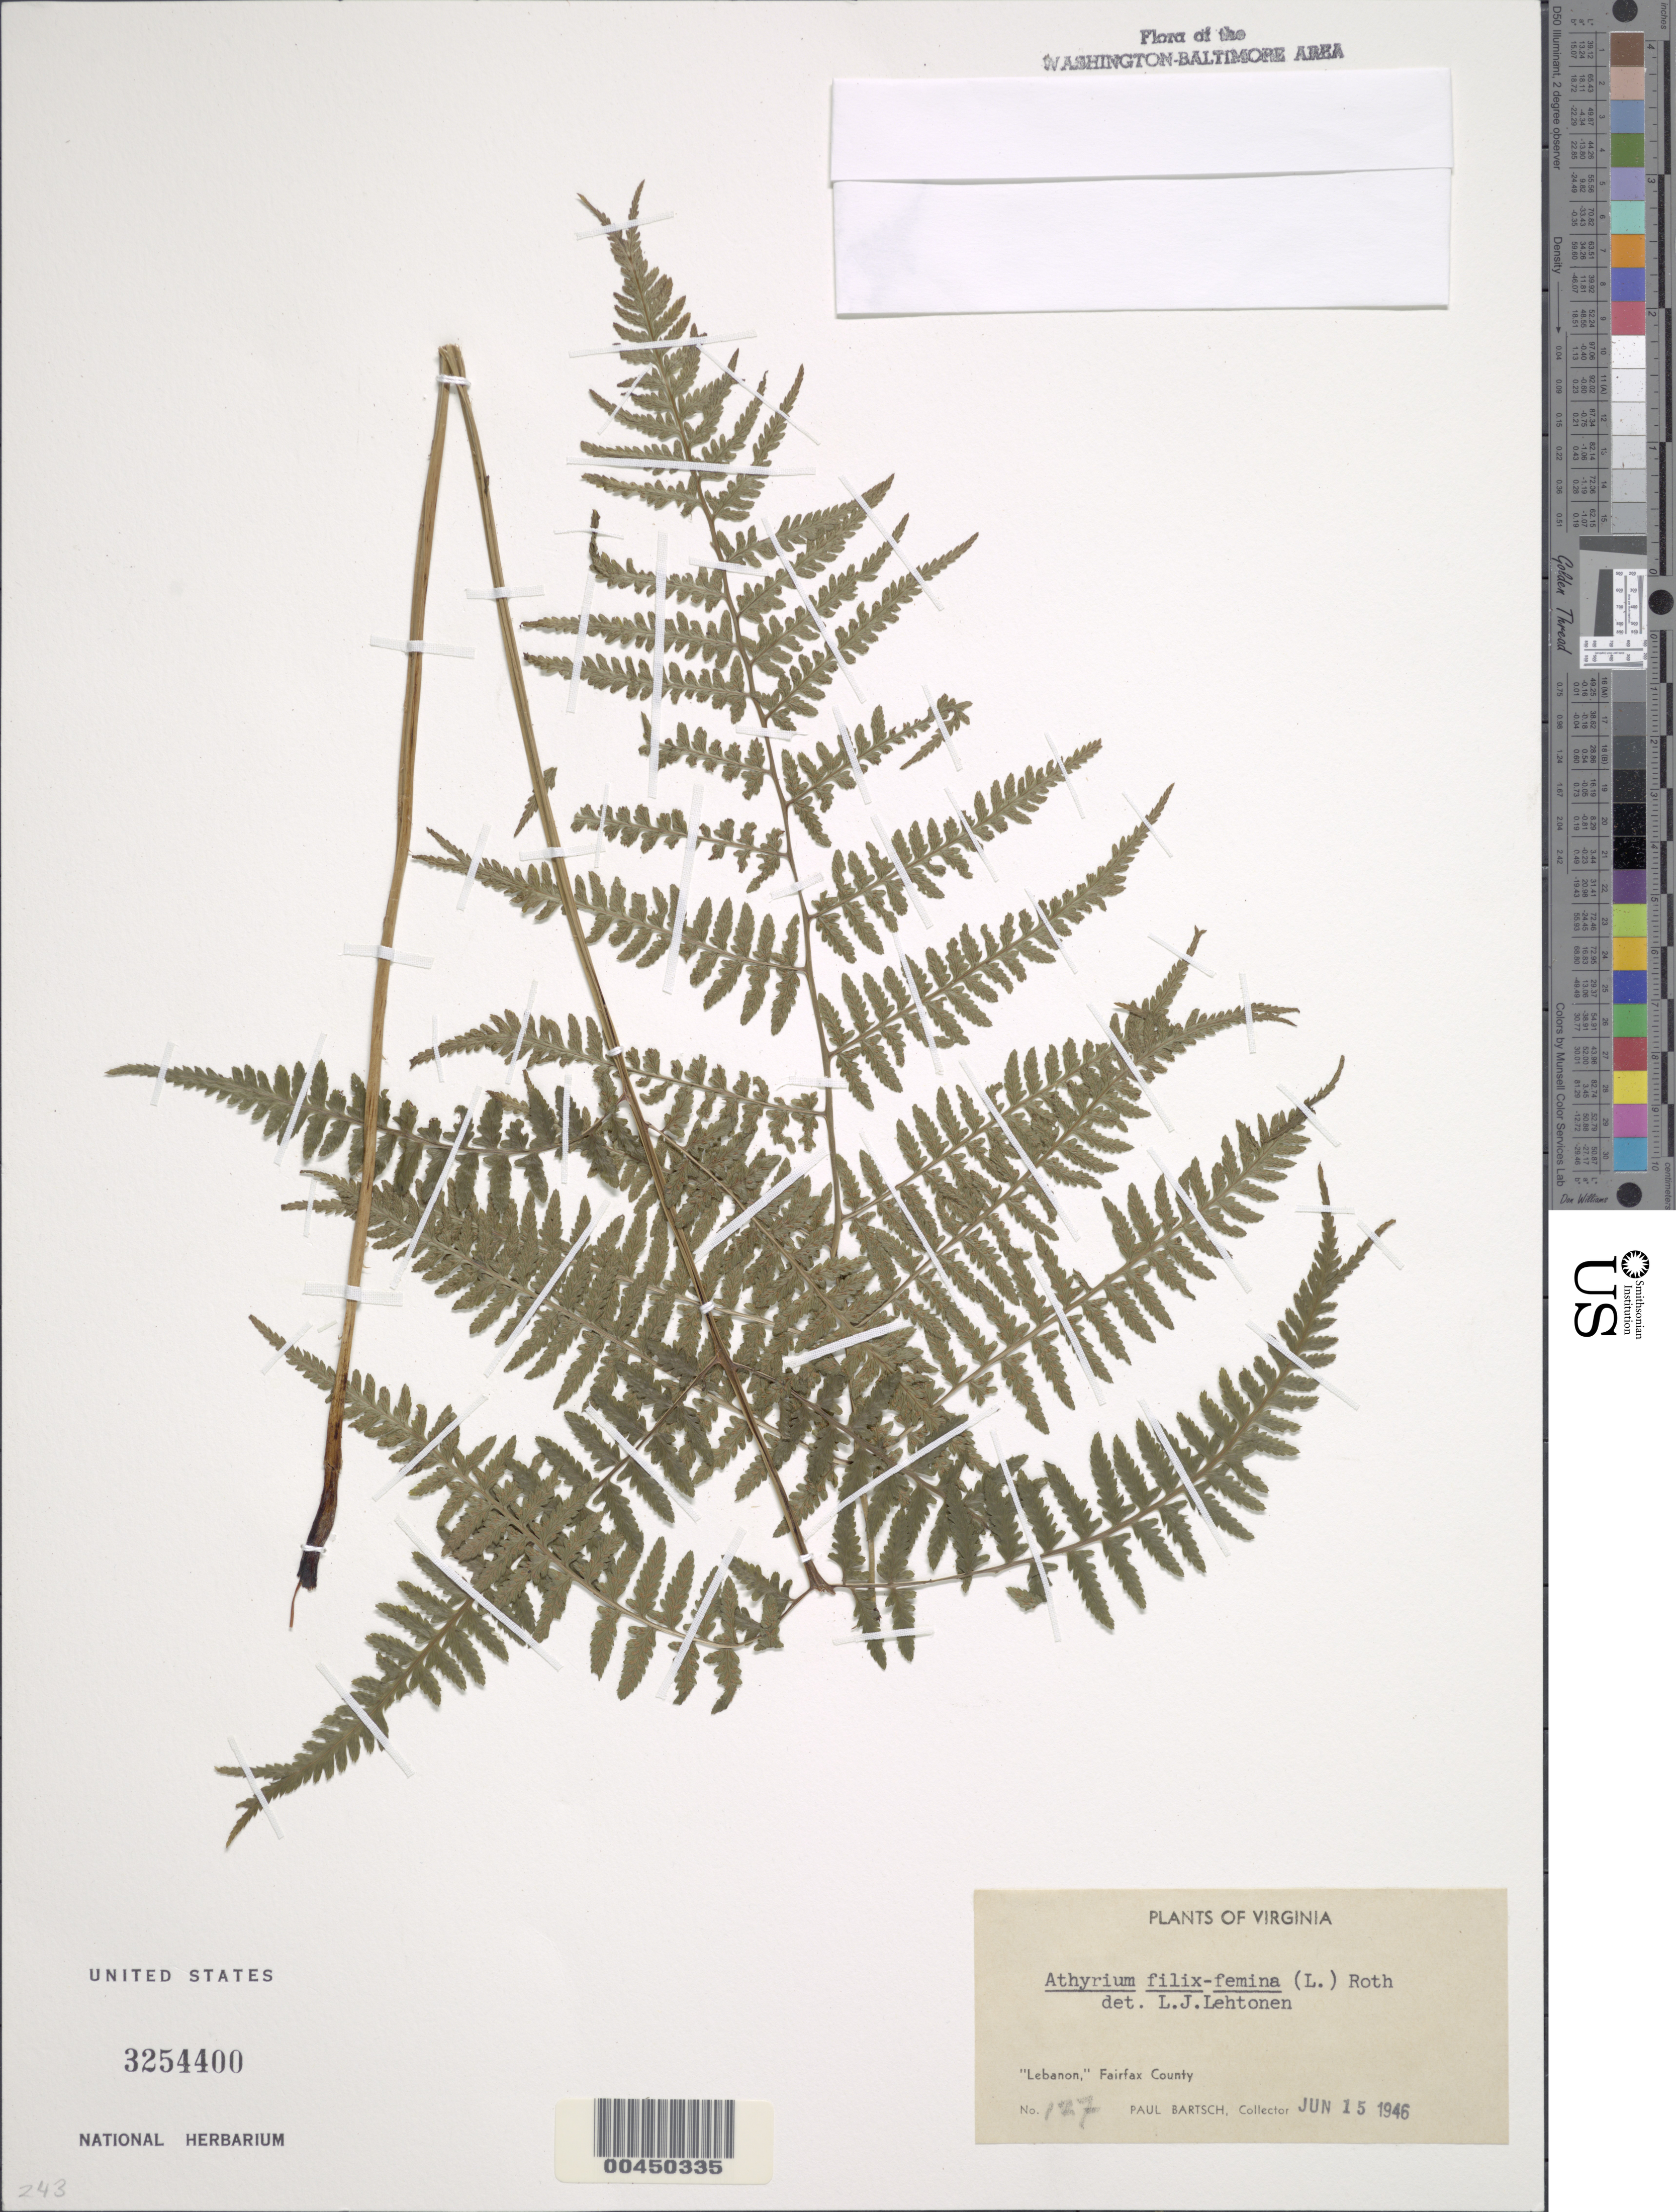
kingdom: Plantae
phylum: Tracheophyta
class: Polypodiopsida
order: Polypodiales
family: Athyriaceae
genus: Athyrium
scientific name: Athyrium filix-femina var. asplenioides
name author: (Michx.) Farw.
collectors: P. Bartsch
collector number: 127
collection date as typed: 15 Jun 1946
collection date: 1946-06-15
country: United States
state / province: Virginia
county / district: Fairfax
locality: Lebanon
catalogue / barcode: US 3254400